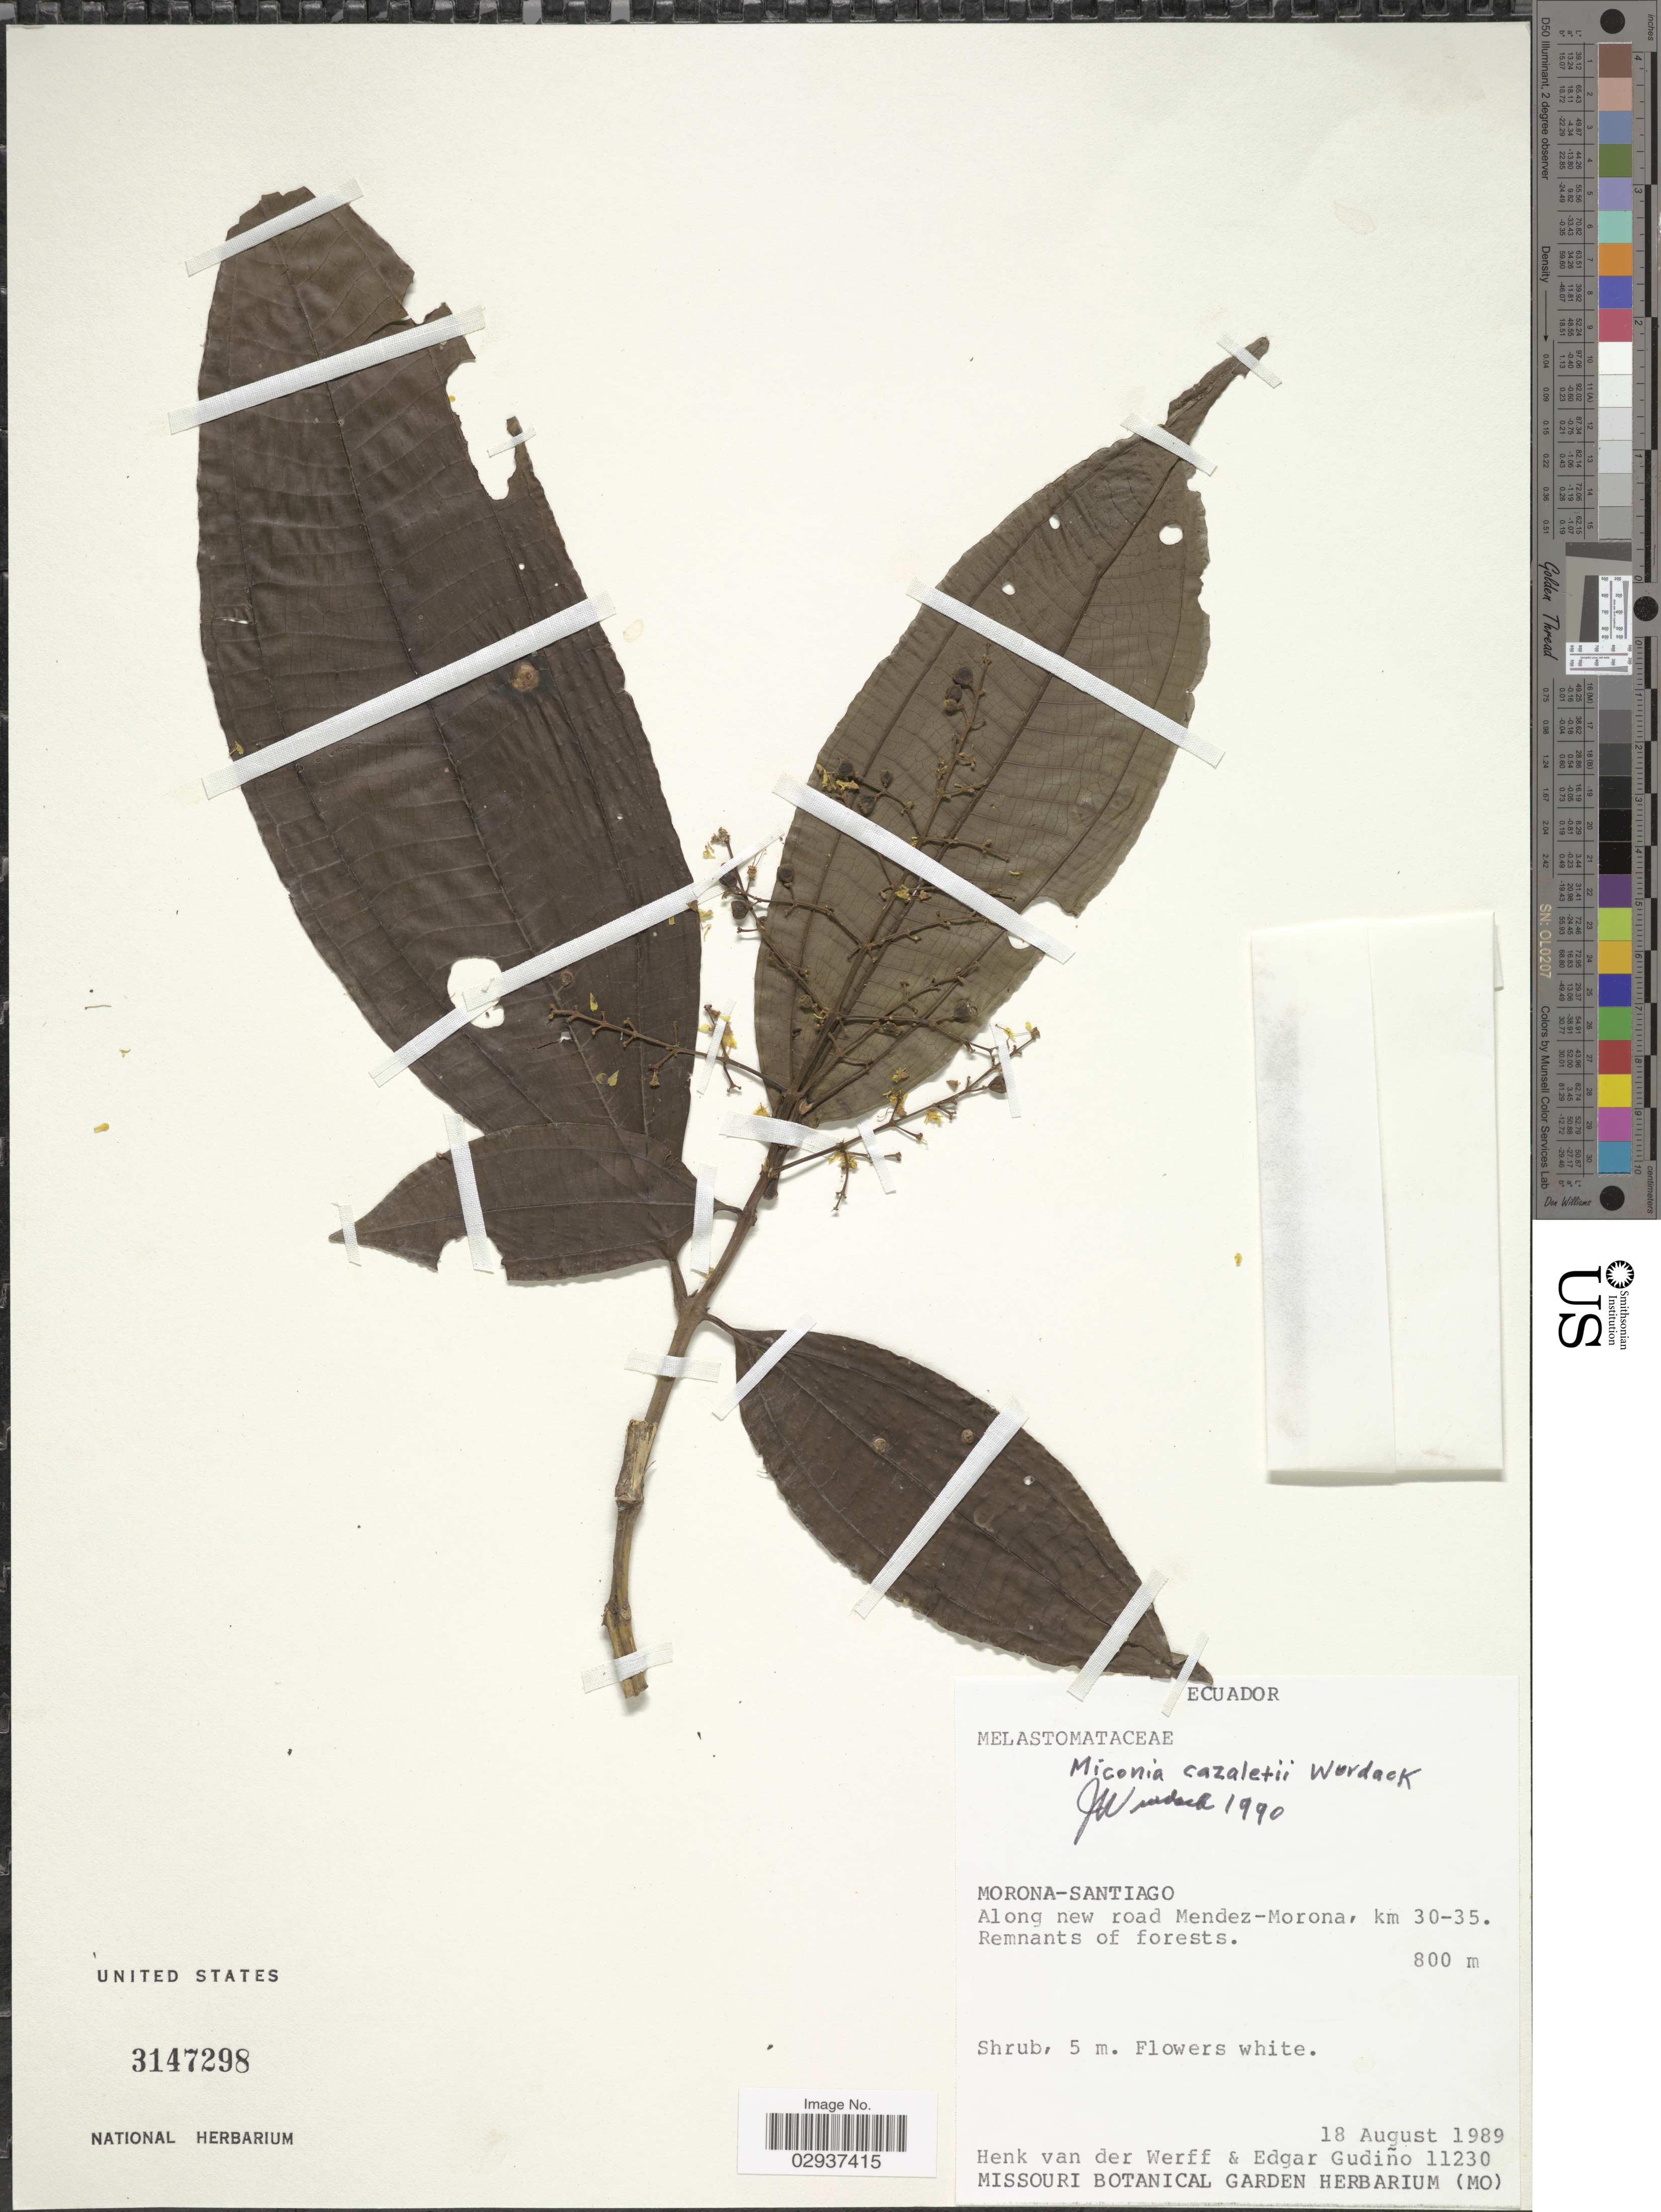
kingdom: Plantae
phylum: Tracheophyta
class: Magnoliopsida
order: Myrtales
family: Melastomataceae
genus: Miconia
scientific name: Miconia cazaletii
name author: Wurdack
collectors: H. van der Werff & E. Gudiño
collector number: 11230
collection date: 1989-08-18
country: Ecuador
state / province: Morona-Santiago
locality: Along new road Mendez-Morona, km 30-35.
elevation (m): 800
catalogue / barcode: US 3147298